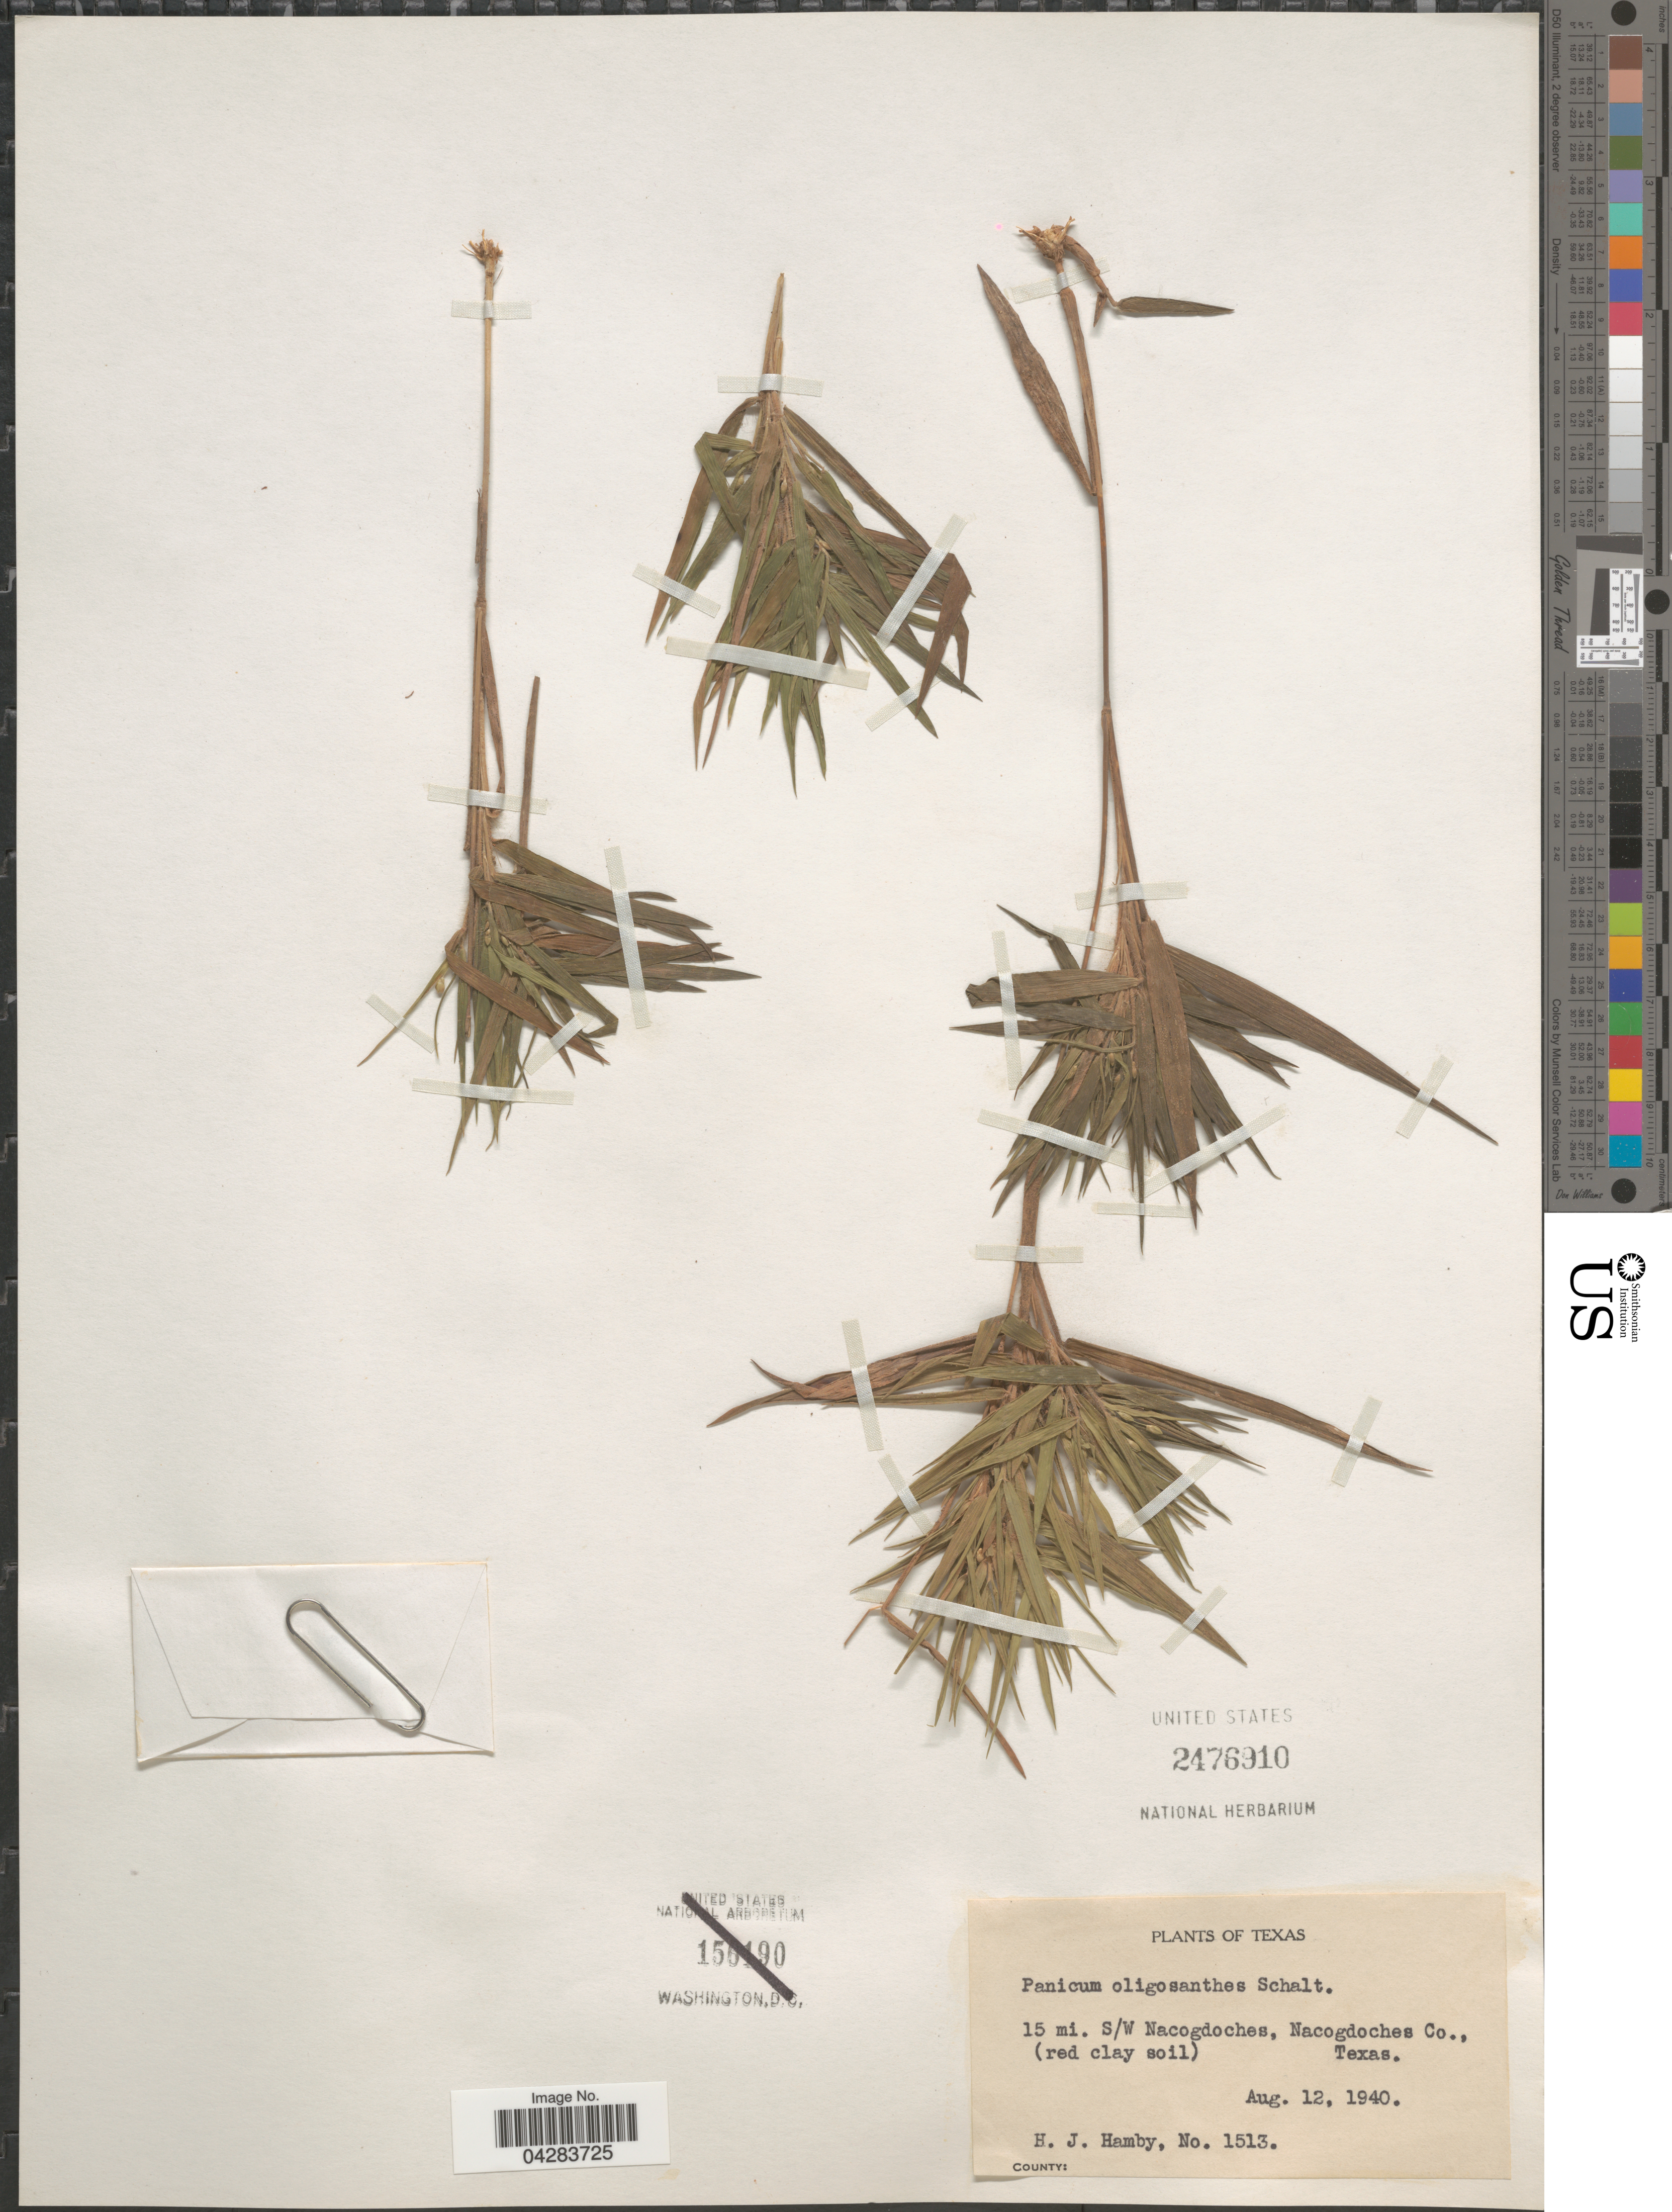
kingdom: Plantae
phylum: Tracheophyta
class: Liliopsida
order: Poales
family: Poaceae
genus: Dichanthelium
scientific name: Dichanthelium oligosanthes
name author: (Schult.) Gould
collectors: H. Hamby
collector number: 1513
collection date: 1940-08-12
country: United States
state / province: Texas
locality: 15 mi. S/W Nacogdoches, Nacogdoches Co.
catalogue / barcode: US 2476910